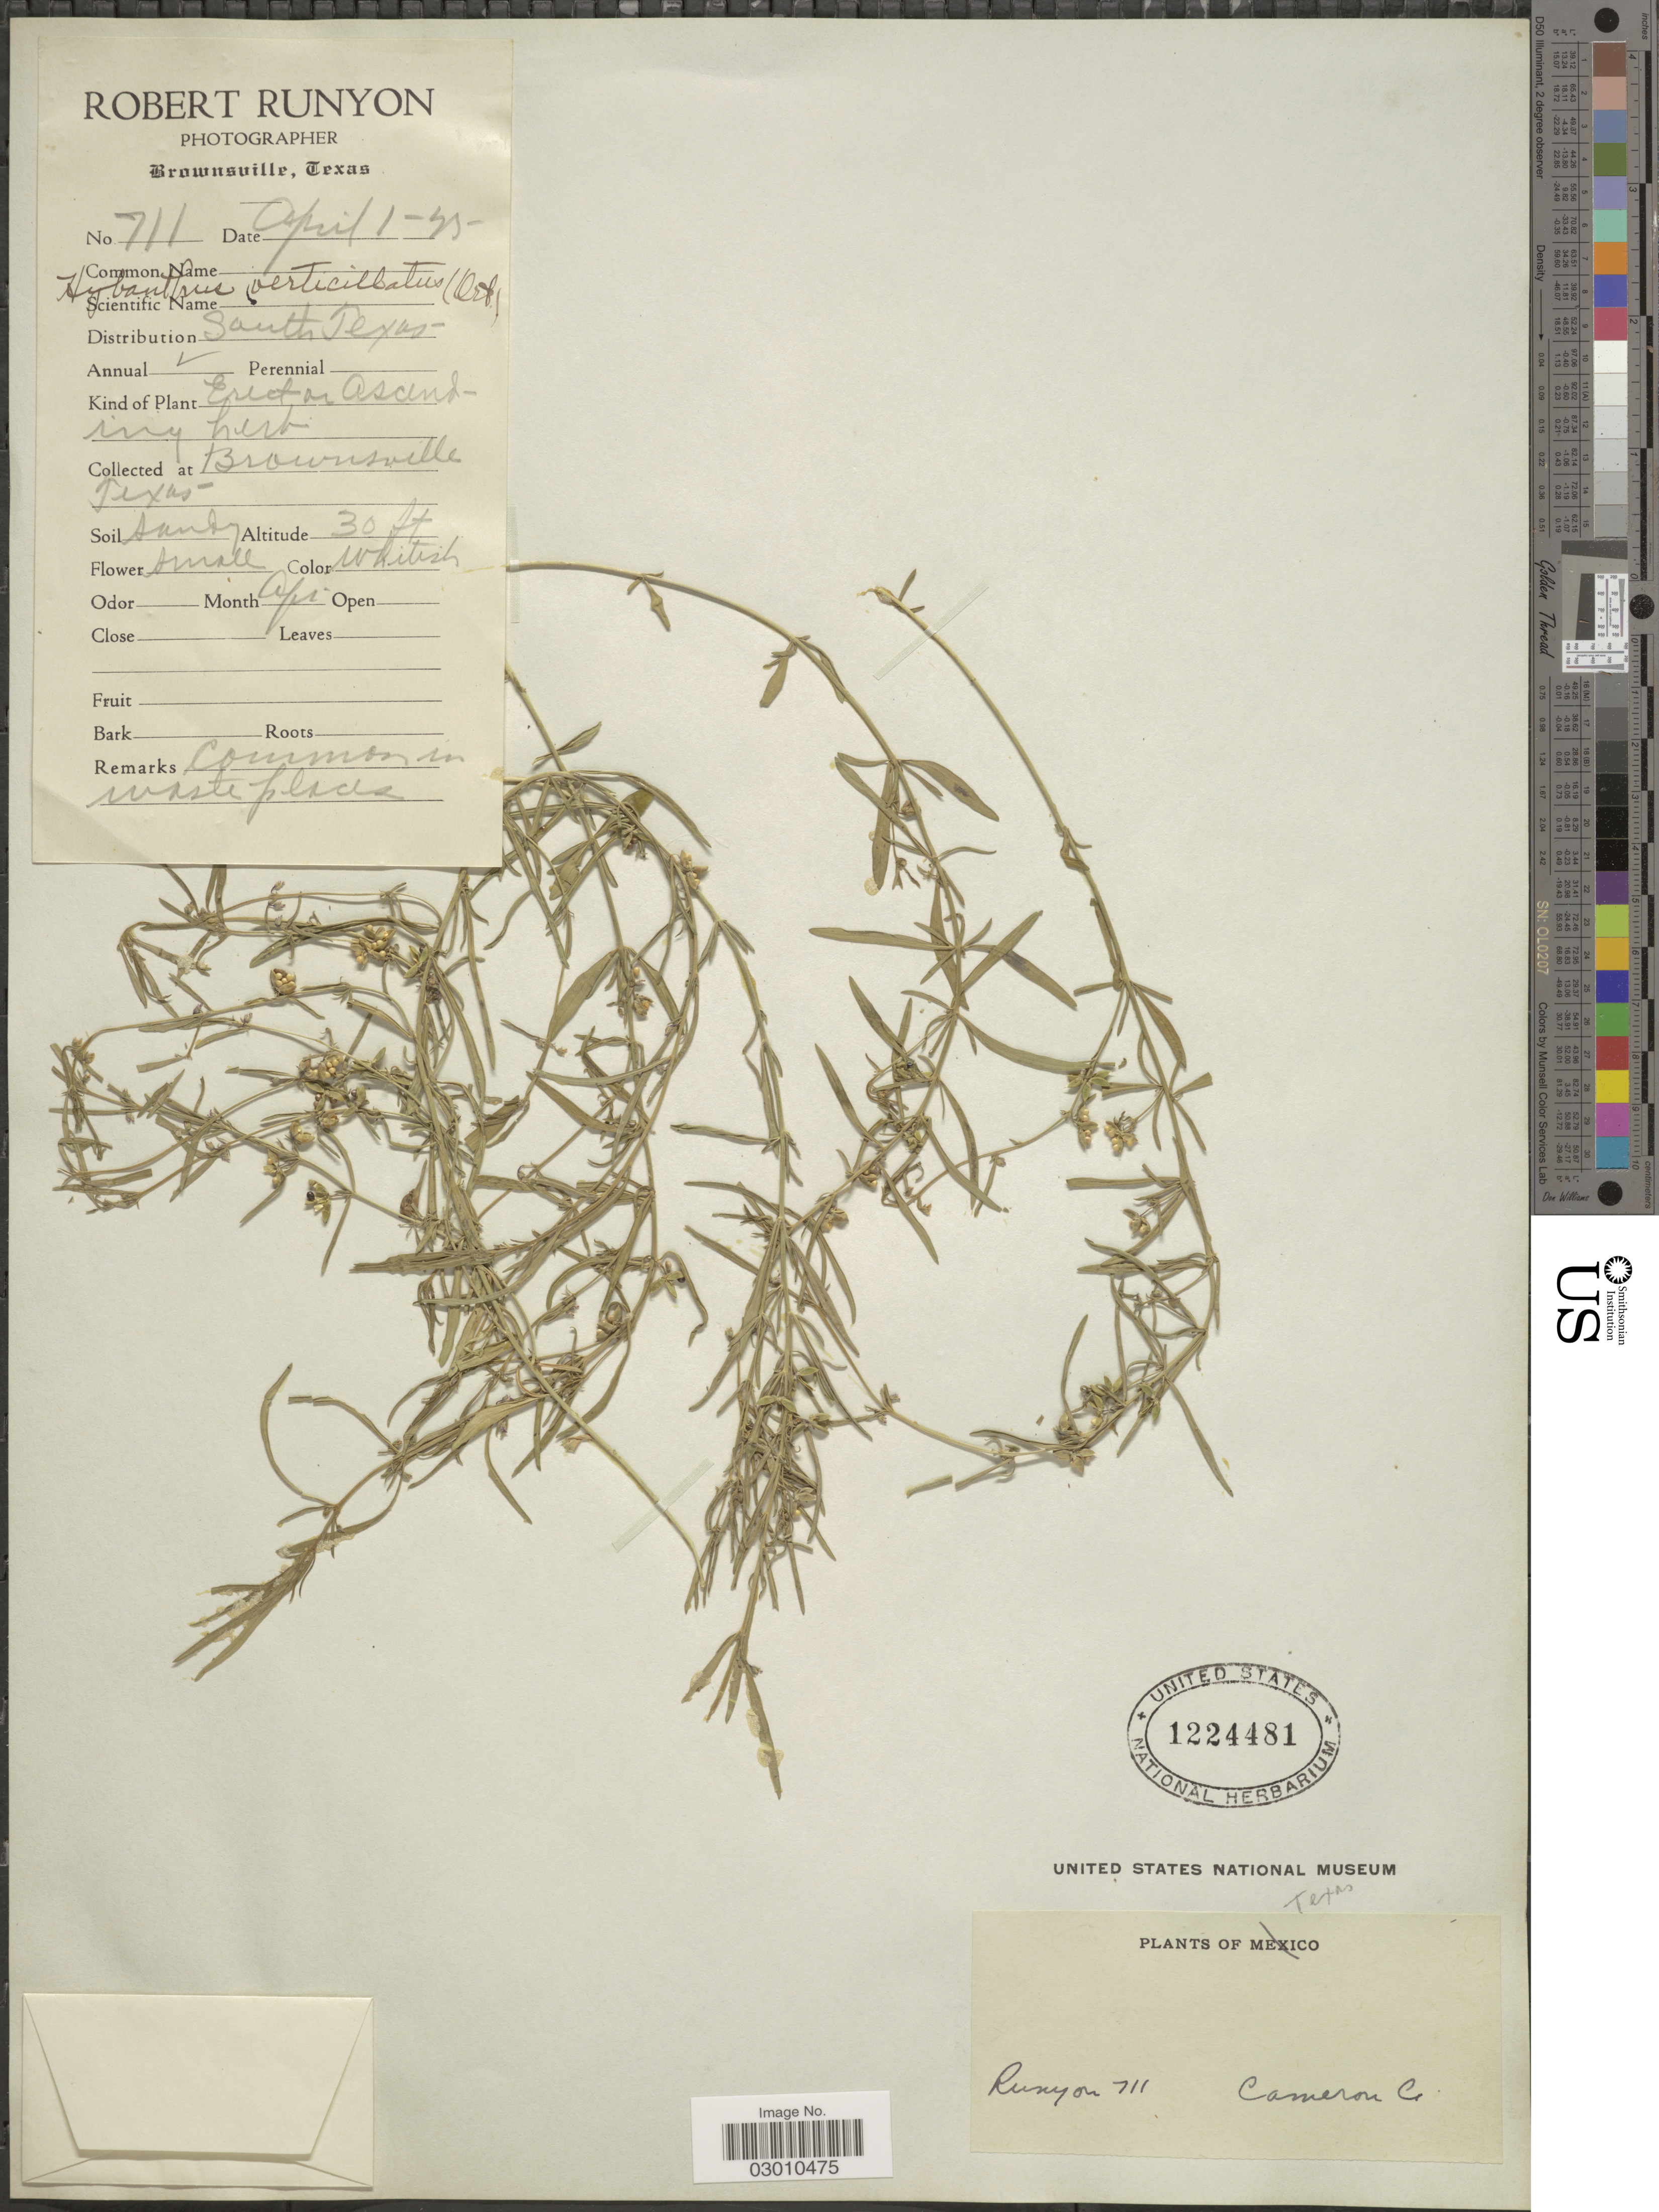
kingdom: Plantae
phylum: Tracheophyta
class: Magnoliopsida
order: Malpighiales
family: Violaceae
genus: Pombalia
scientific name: Pombalia verticillata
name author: (Ortega) Paula-Souza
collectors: R. Runyon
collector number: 711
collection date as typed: Transcribed d/m/y: 1/4/25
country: United States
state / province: Texas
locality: Brownsville. Cameron Co.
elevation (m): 9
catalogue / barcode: US 1224481